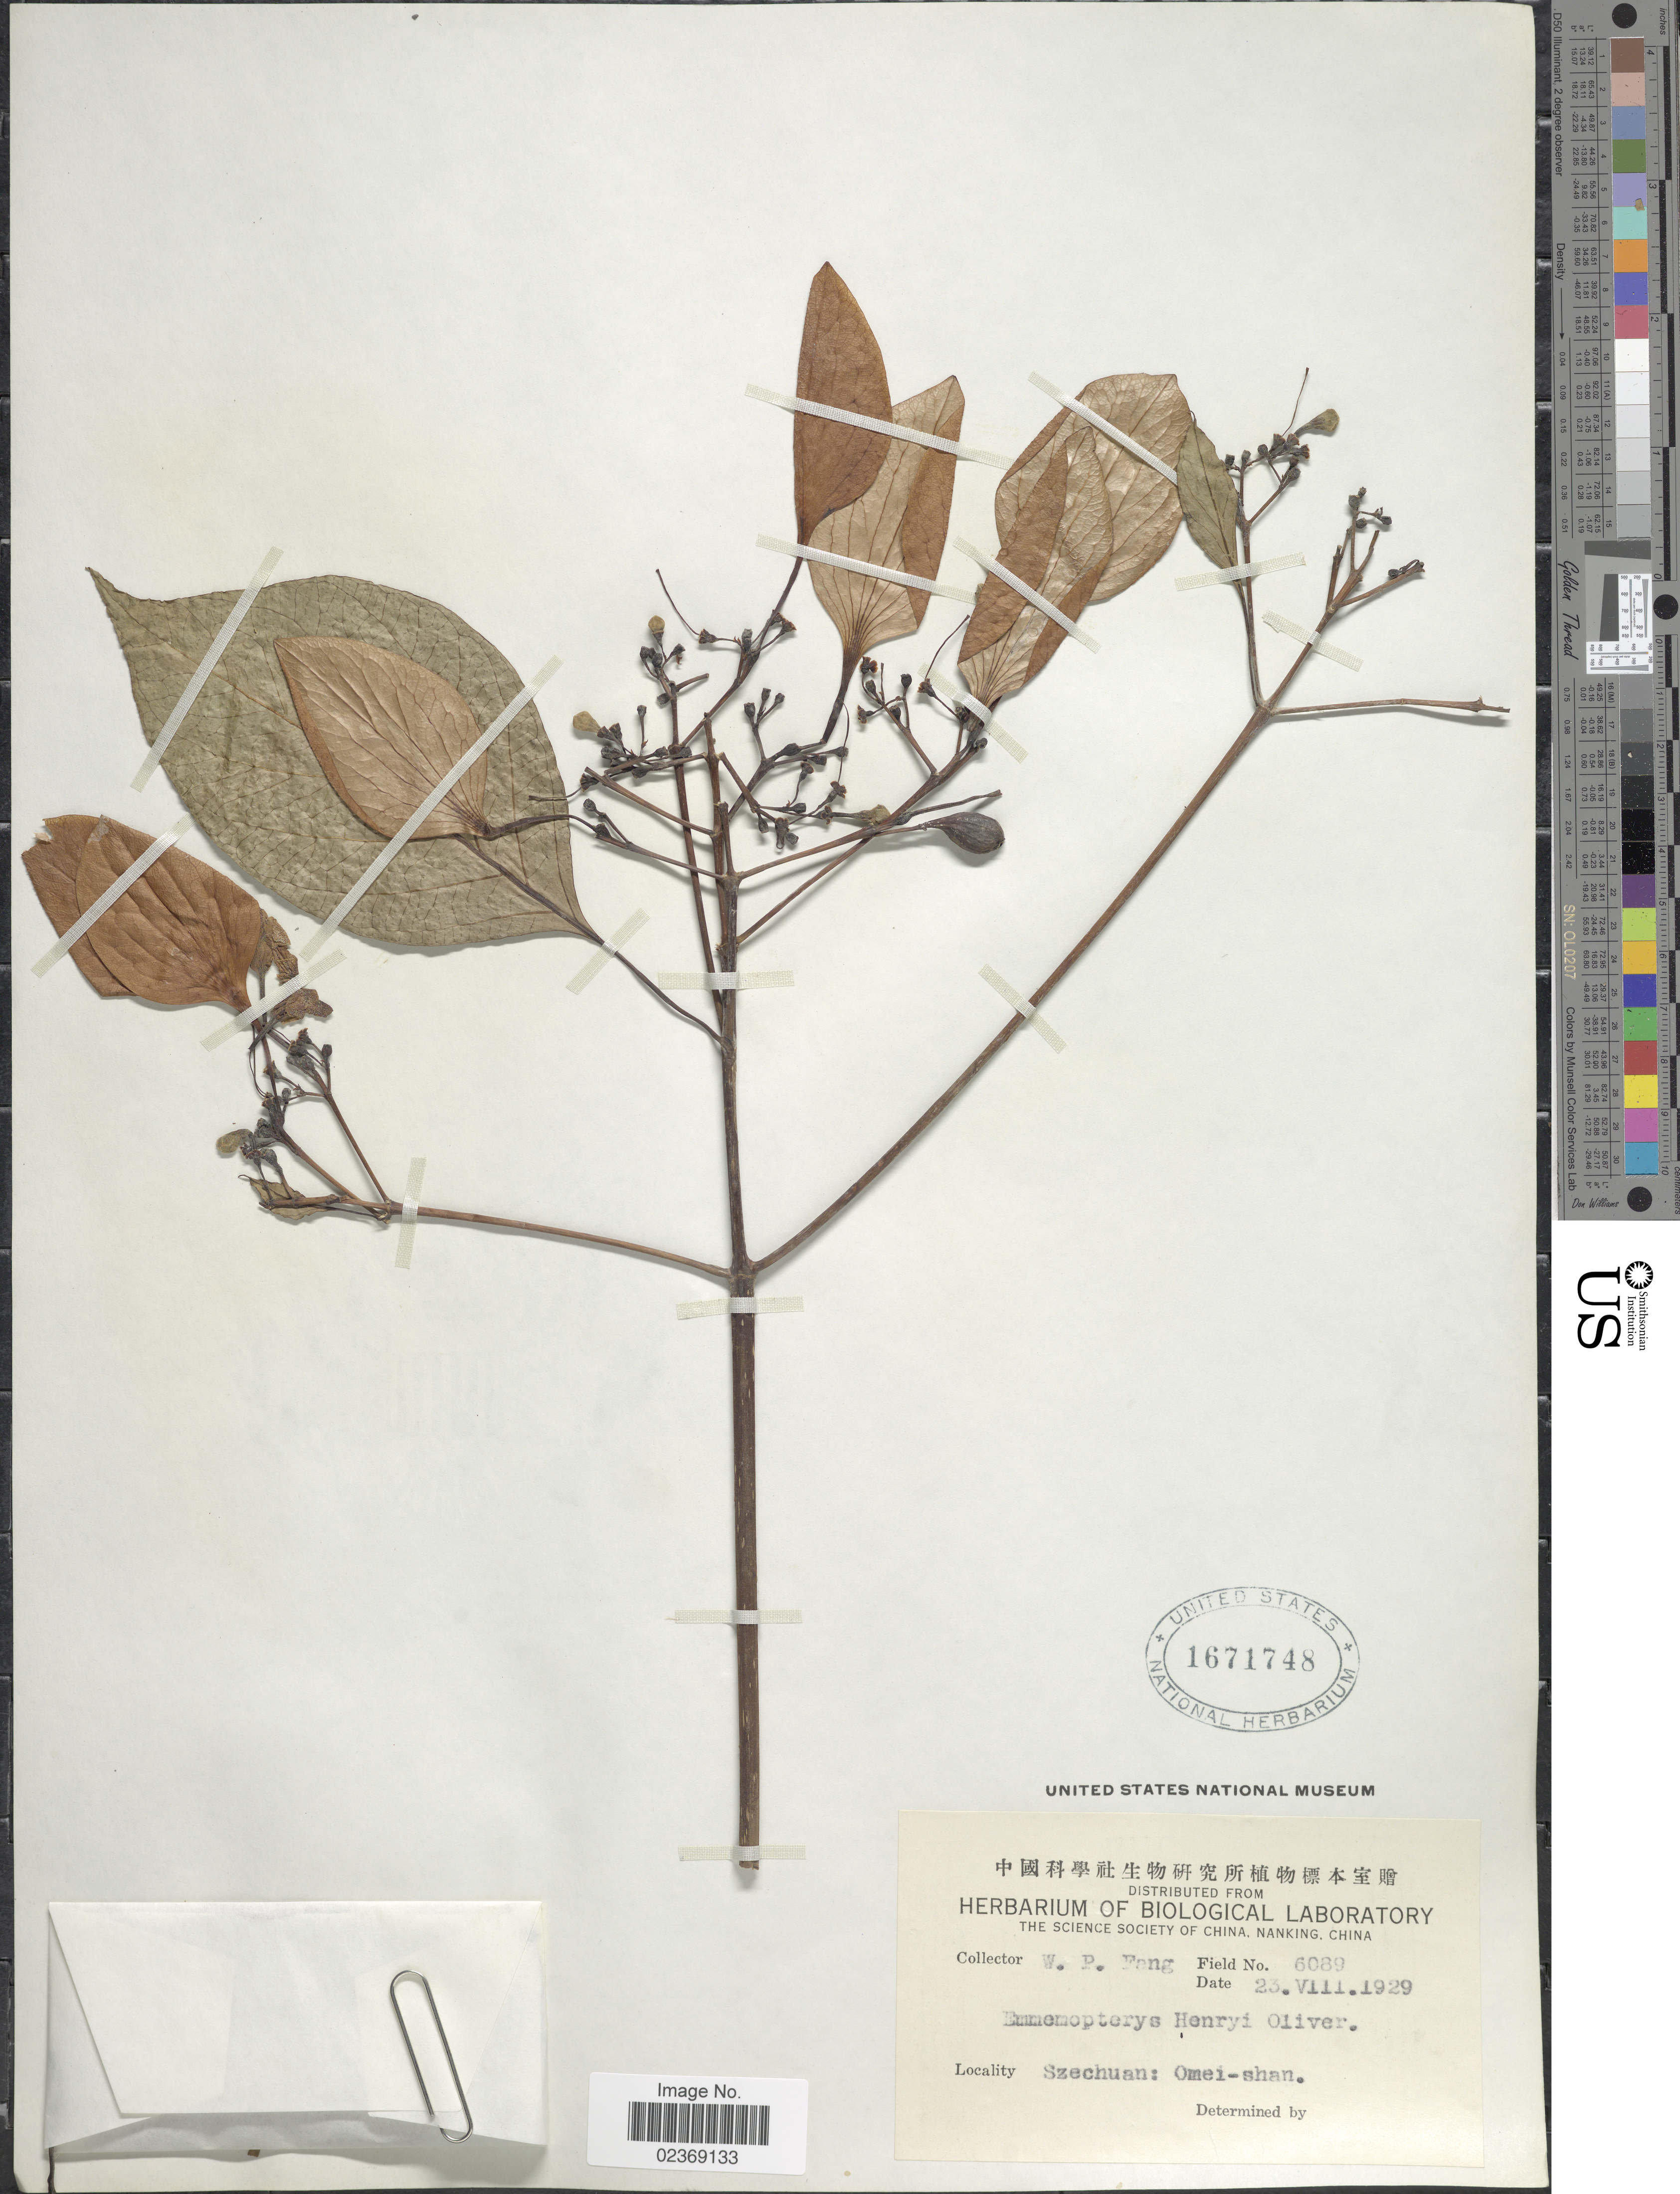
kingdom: Plantae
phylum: Tracheophyta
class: Magnoliopsida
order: Gentianales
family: Rubiaceae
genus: Emmenopterys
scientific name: Emmenopterys henryi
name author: Oliv.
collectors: W. P. Fang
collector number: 6089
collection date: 1929-08-23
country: China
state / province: Sichuan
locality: Szechuan: Omei-shan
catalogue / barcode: US 1671748